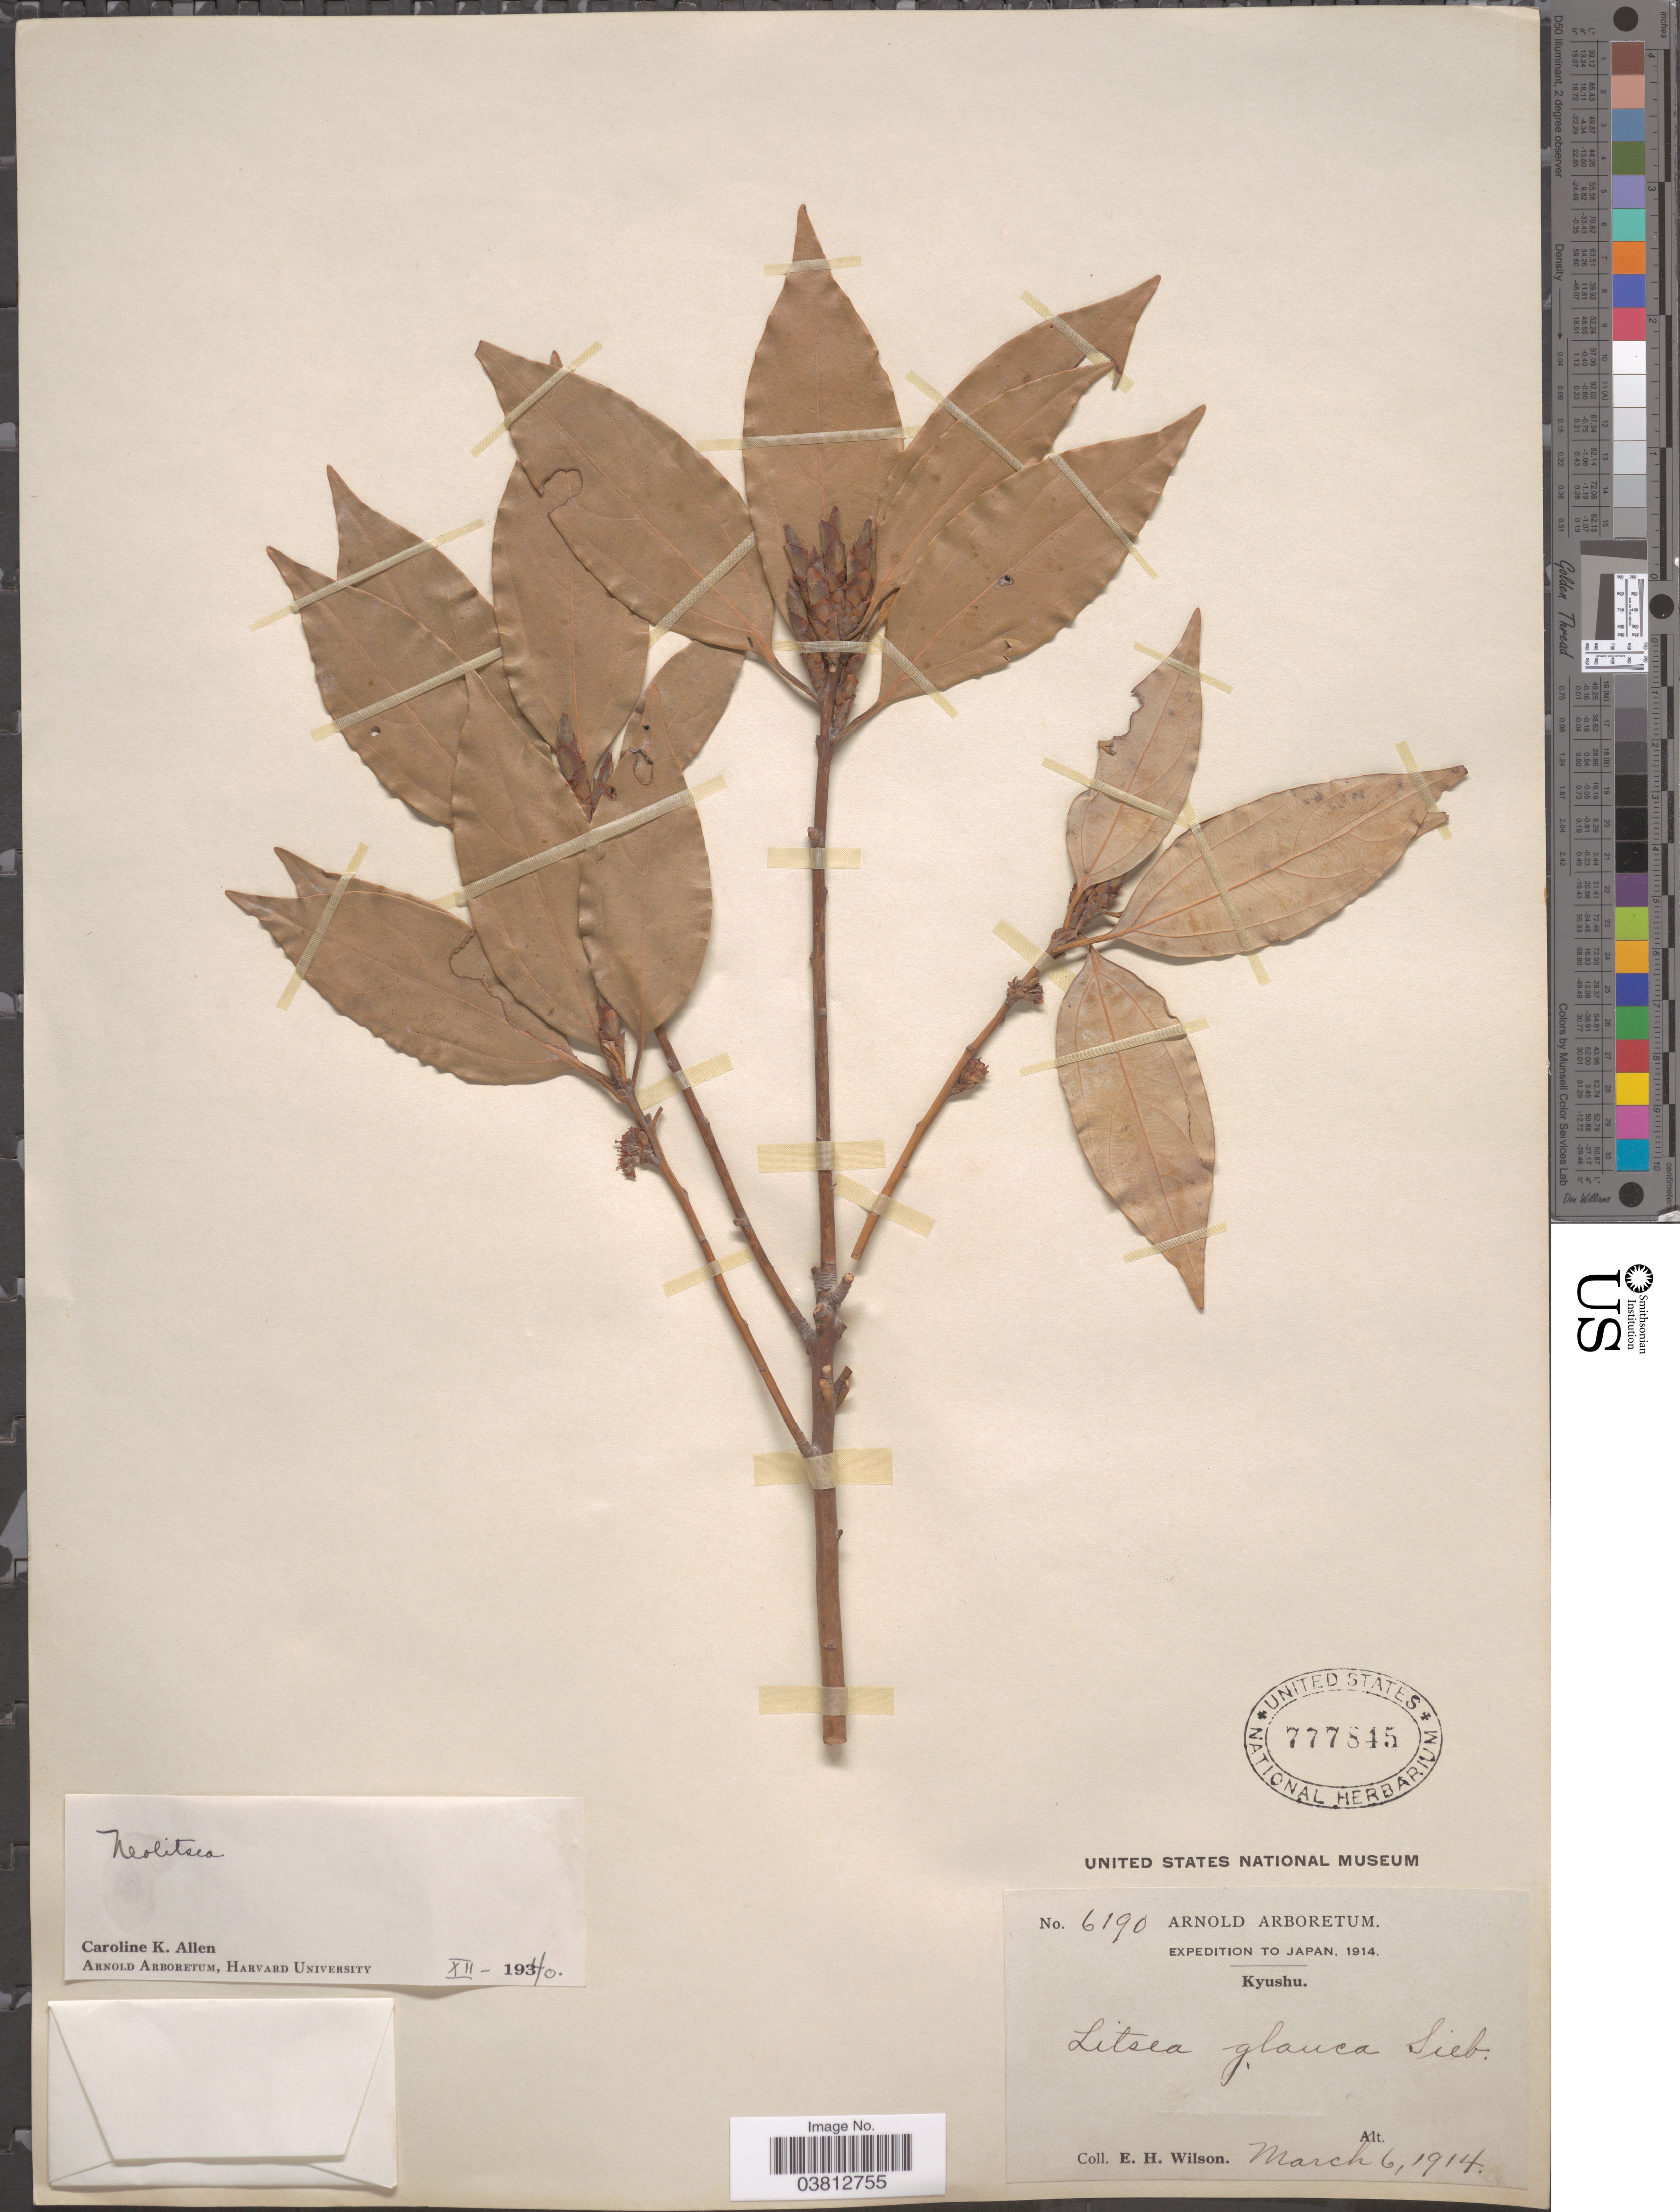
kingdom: Plantae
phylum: Tracheophyta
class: Magnoliopsida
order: Laurales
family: Lauraceae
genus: Neolitsea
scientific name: Neolitsea sericea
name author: (Blume) Koidz.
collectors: E. Wilson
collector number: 6190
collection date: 1914-03-06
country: Japan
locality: Kyushu.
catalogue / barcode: US 777845